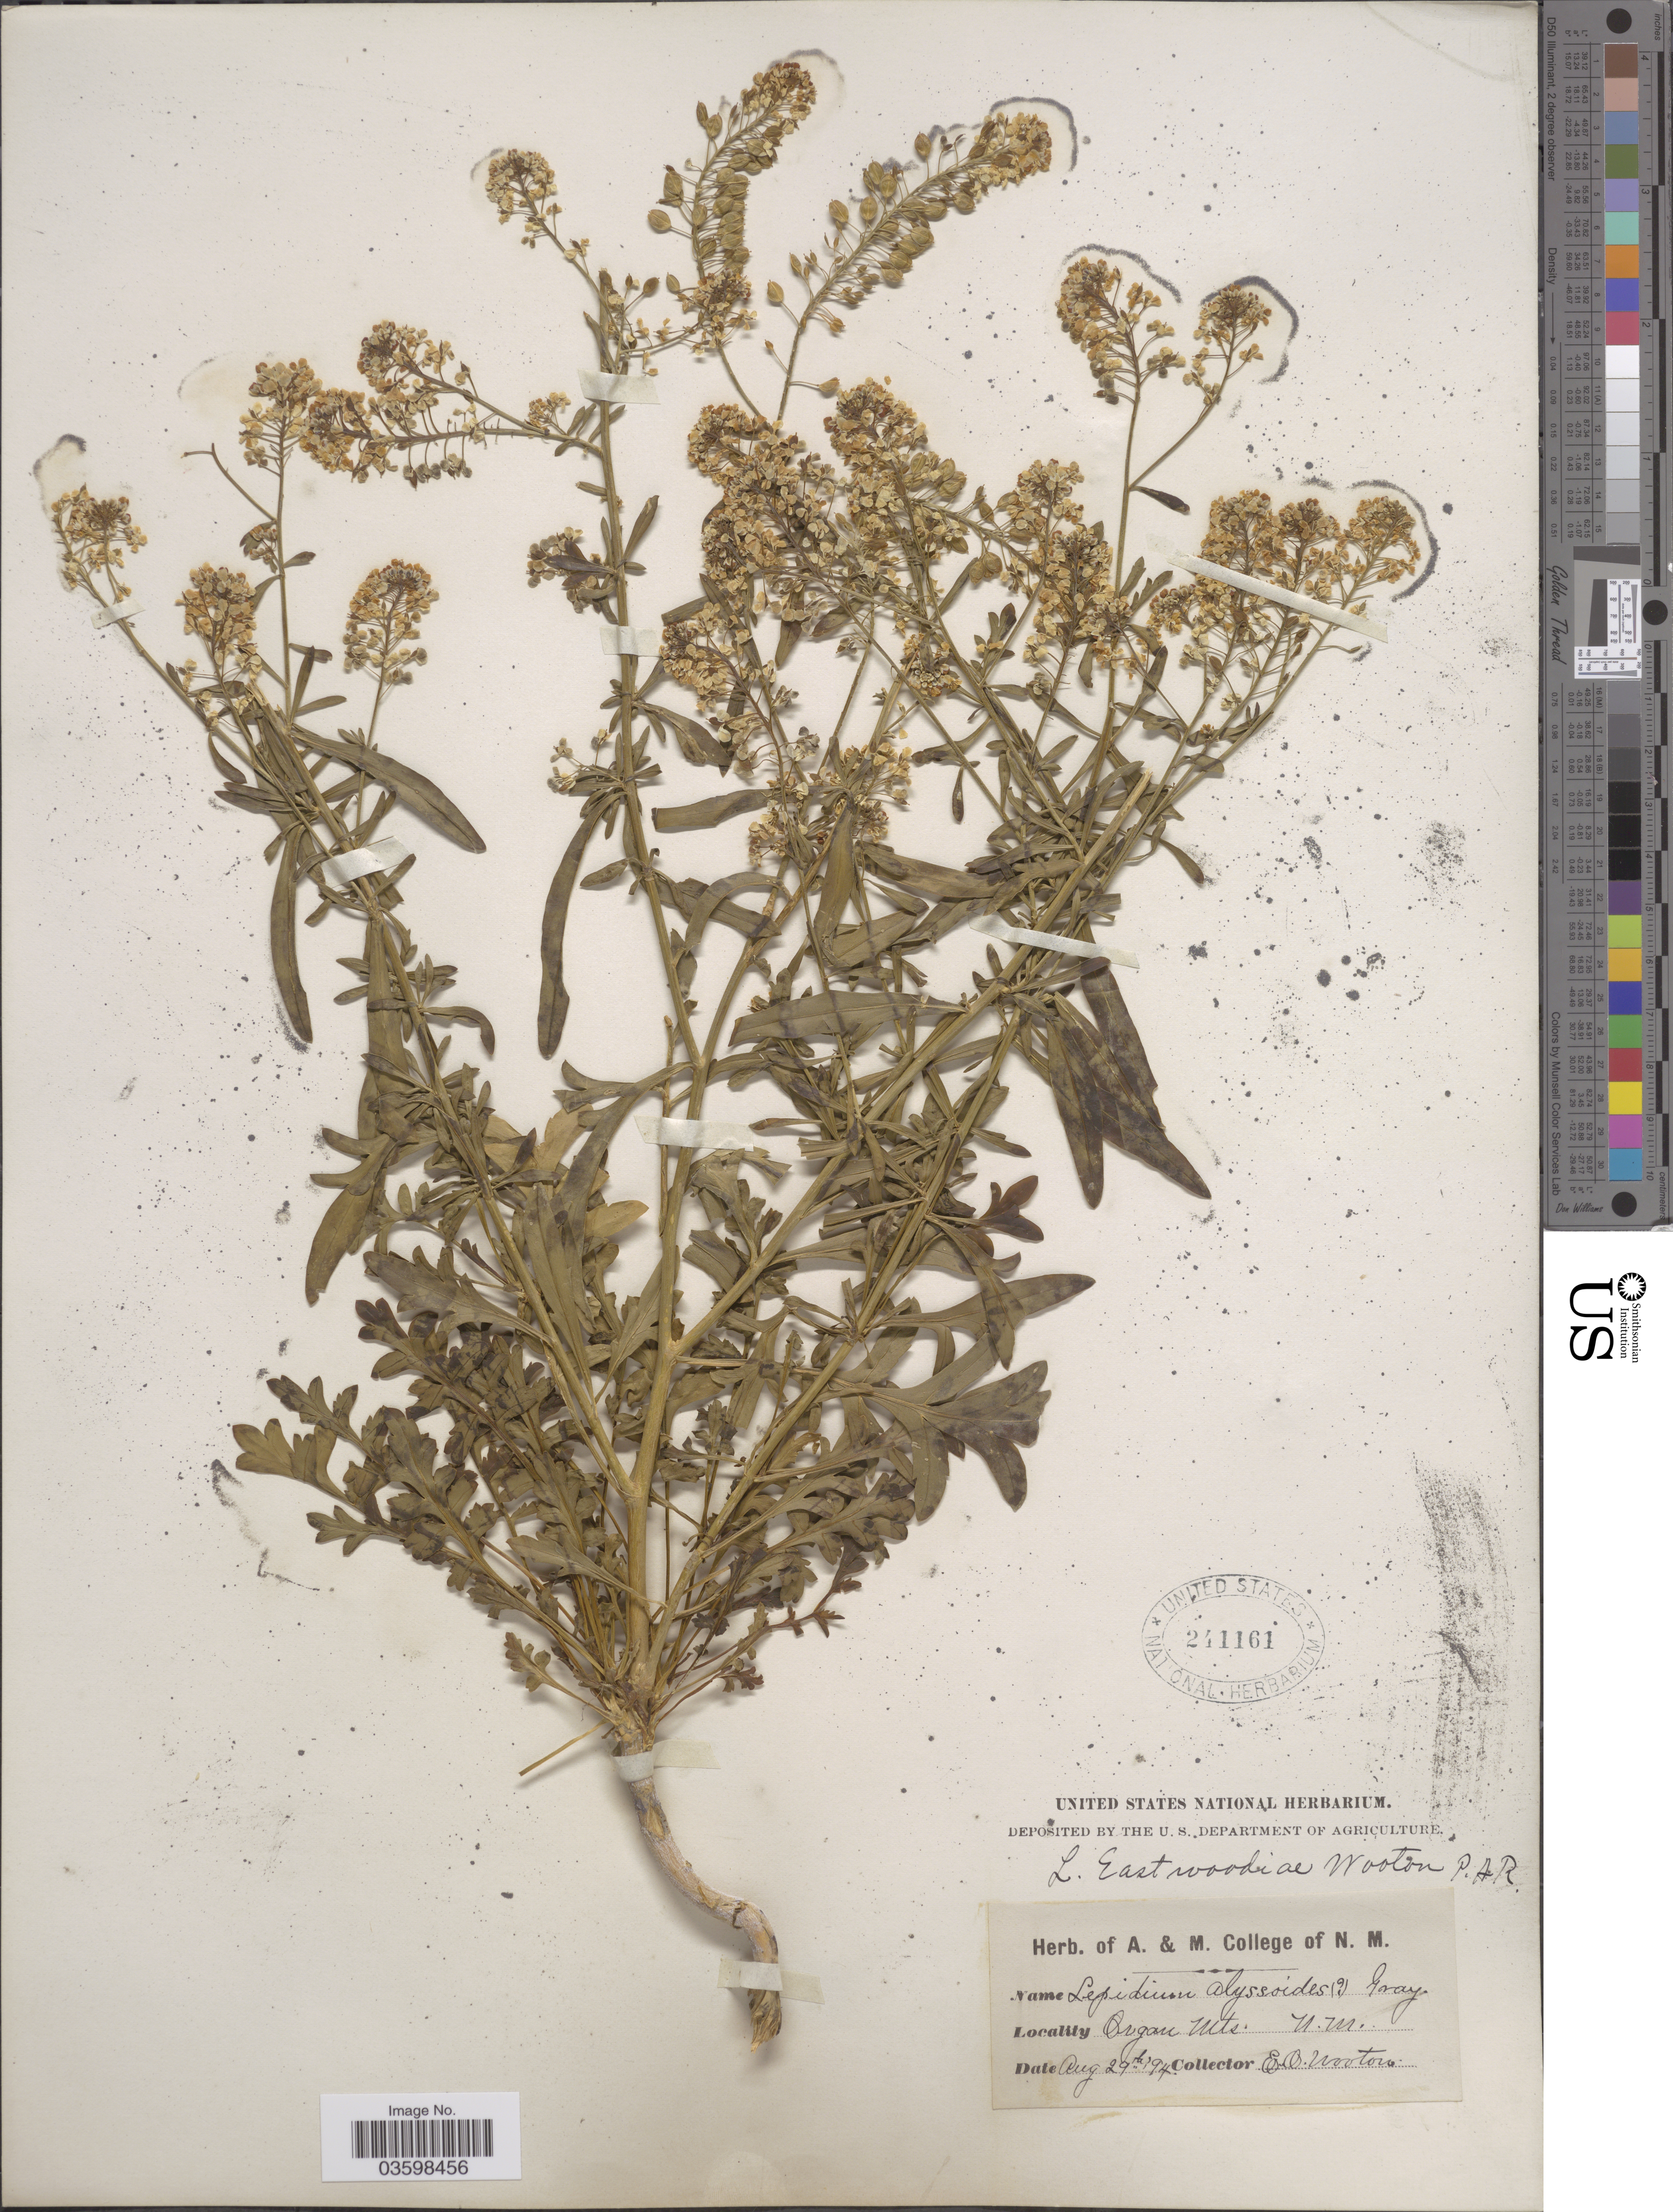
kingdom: Plantae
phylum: Tracheophyta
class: Magnoliopsida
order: Brassicales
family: Brassicaceae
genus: Lepidium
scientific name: Lepidium eastwoodiae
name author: Wooton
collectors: E. O. Wooton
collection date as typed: Transcribed d/m/y: 29/8/94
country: United States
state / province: New Mexico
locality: Organ Mts.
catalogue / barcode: US 241161